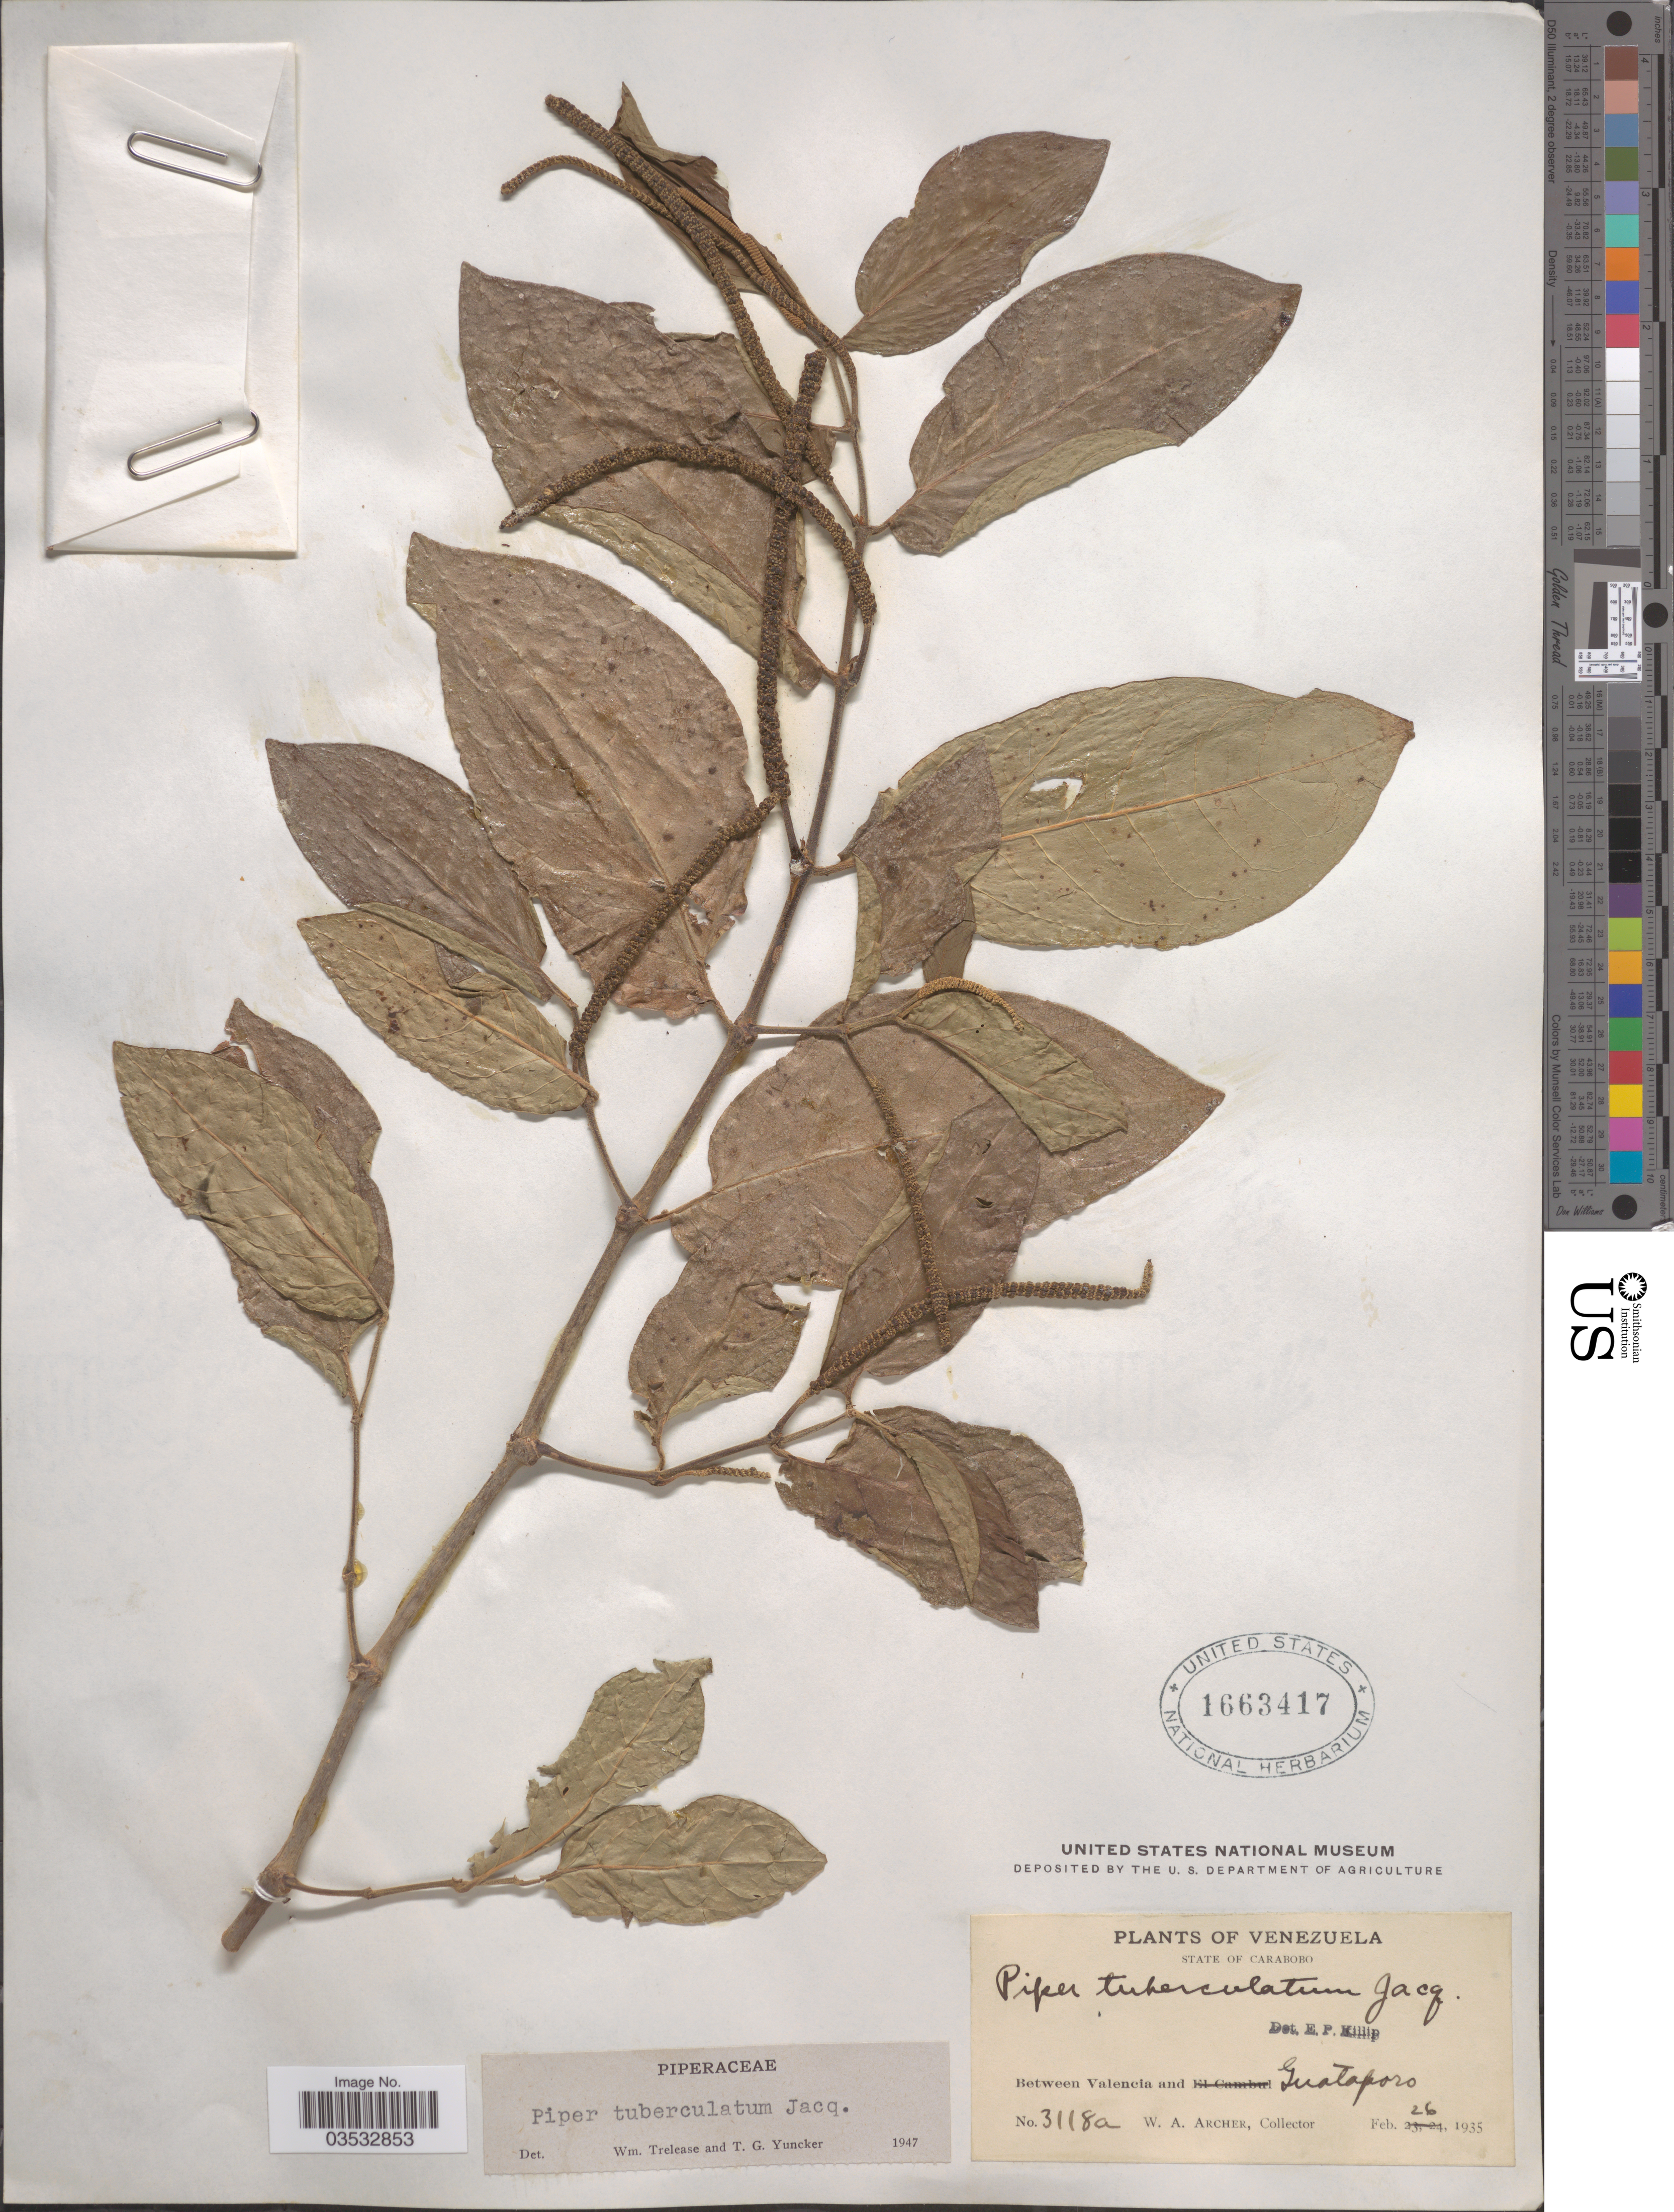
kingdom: Plantae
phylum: Tracheophyta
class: Magnoliopsida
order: Piperales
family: Piperaceae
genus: Piper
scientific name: Piper tuberculatum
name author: Jacq.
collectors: W. Archer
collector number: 3118a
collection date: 1935-02-26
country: Venezuela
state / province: Carabobo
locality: Between Valencia and Guataporo.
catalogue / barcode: US 1663417